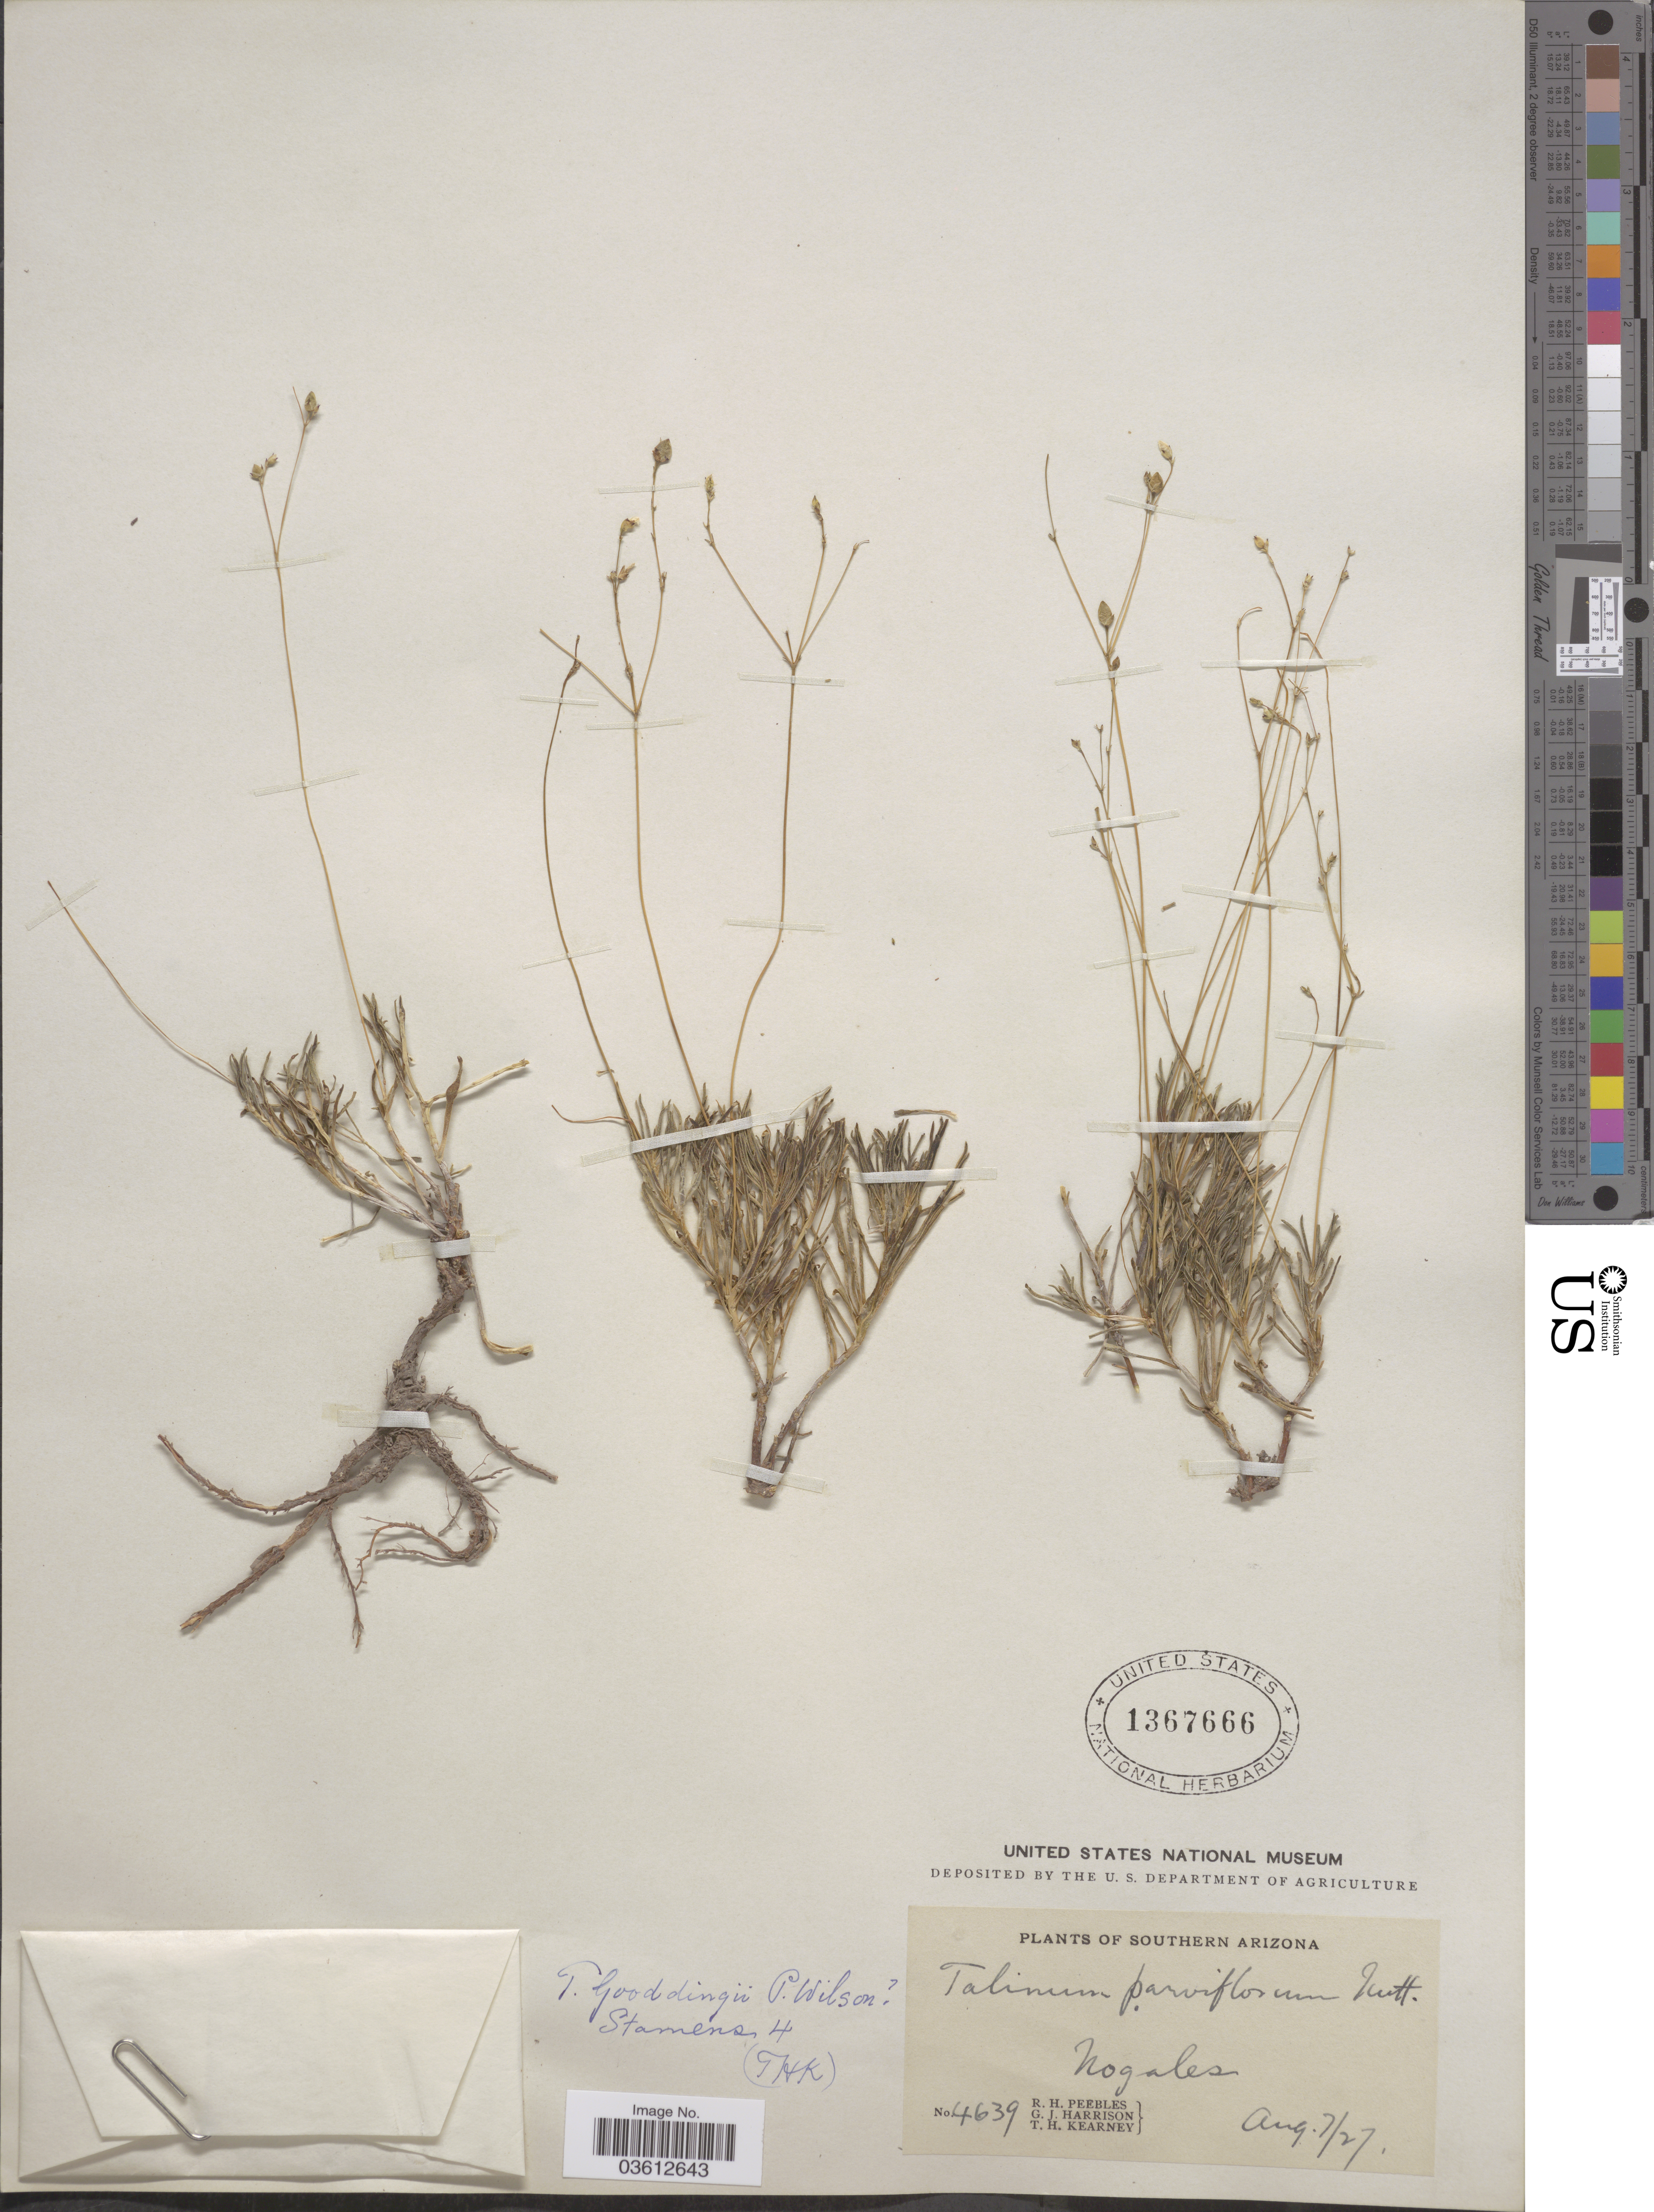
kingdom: Plantae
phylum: Tracheophyta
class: Magnoliopsida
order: Caryophyllales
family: Talinaceae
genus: Talinum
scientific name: Talinum parviflorum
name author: Nutt.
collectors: R. H. Peebles, G. J. Harrison & T. H. Kearney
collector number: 4639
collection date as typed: Transcribed d/m/y: 7/8/27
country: United States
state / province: Arizona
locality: Southern Arizona. Nogales.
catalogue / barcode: US 1367666